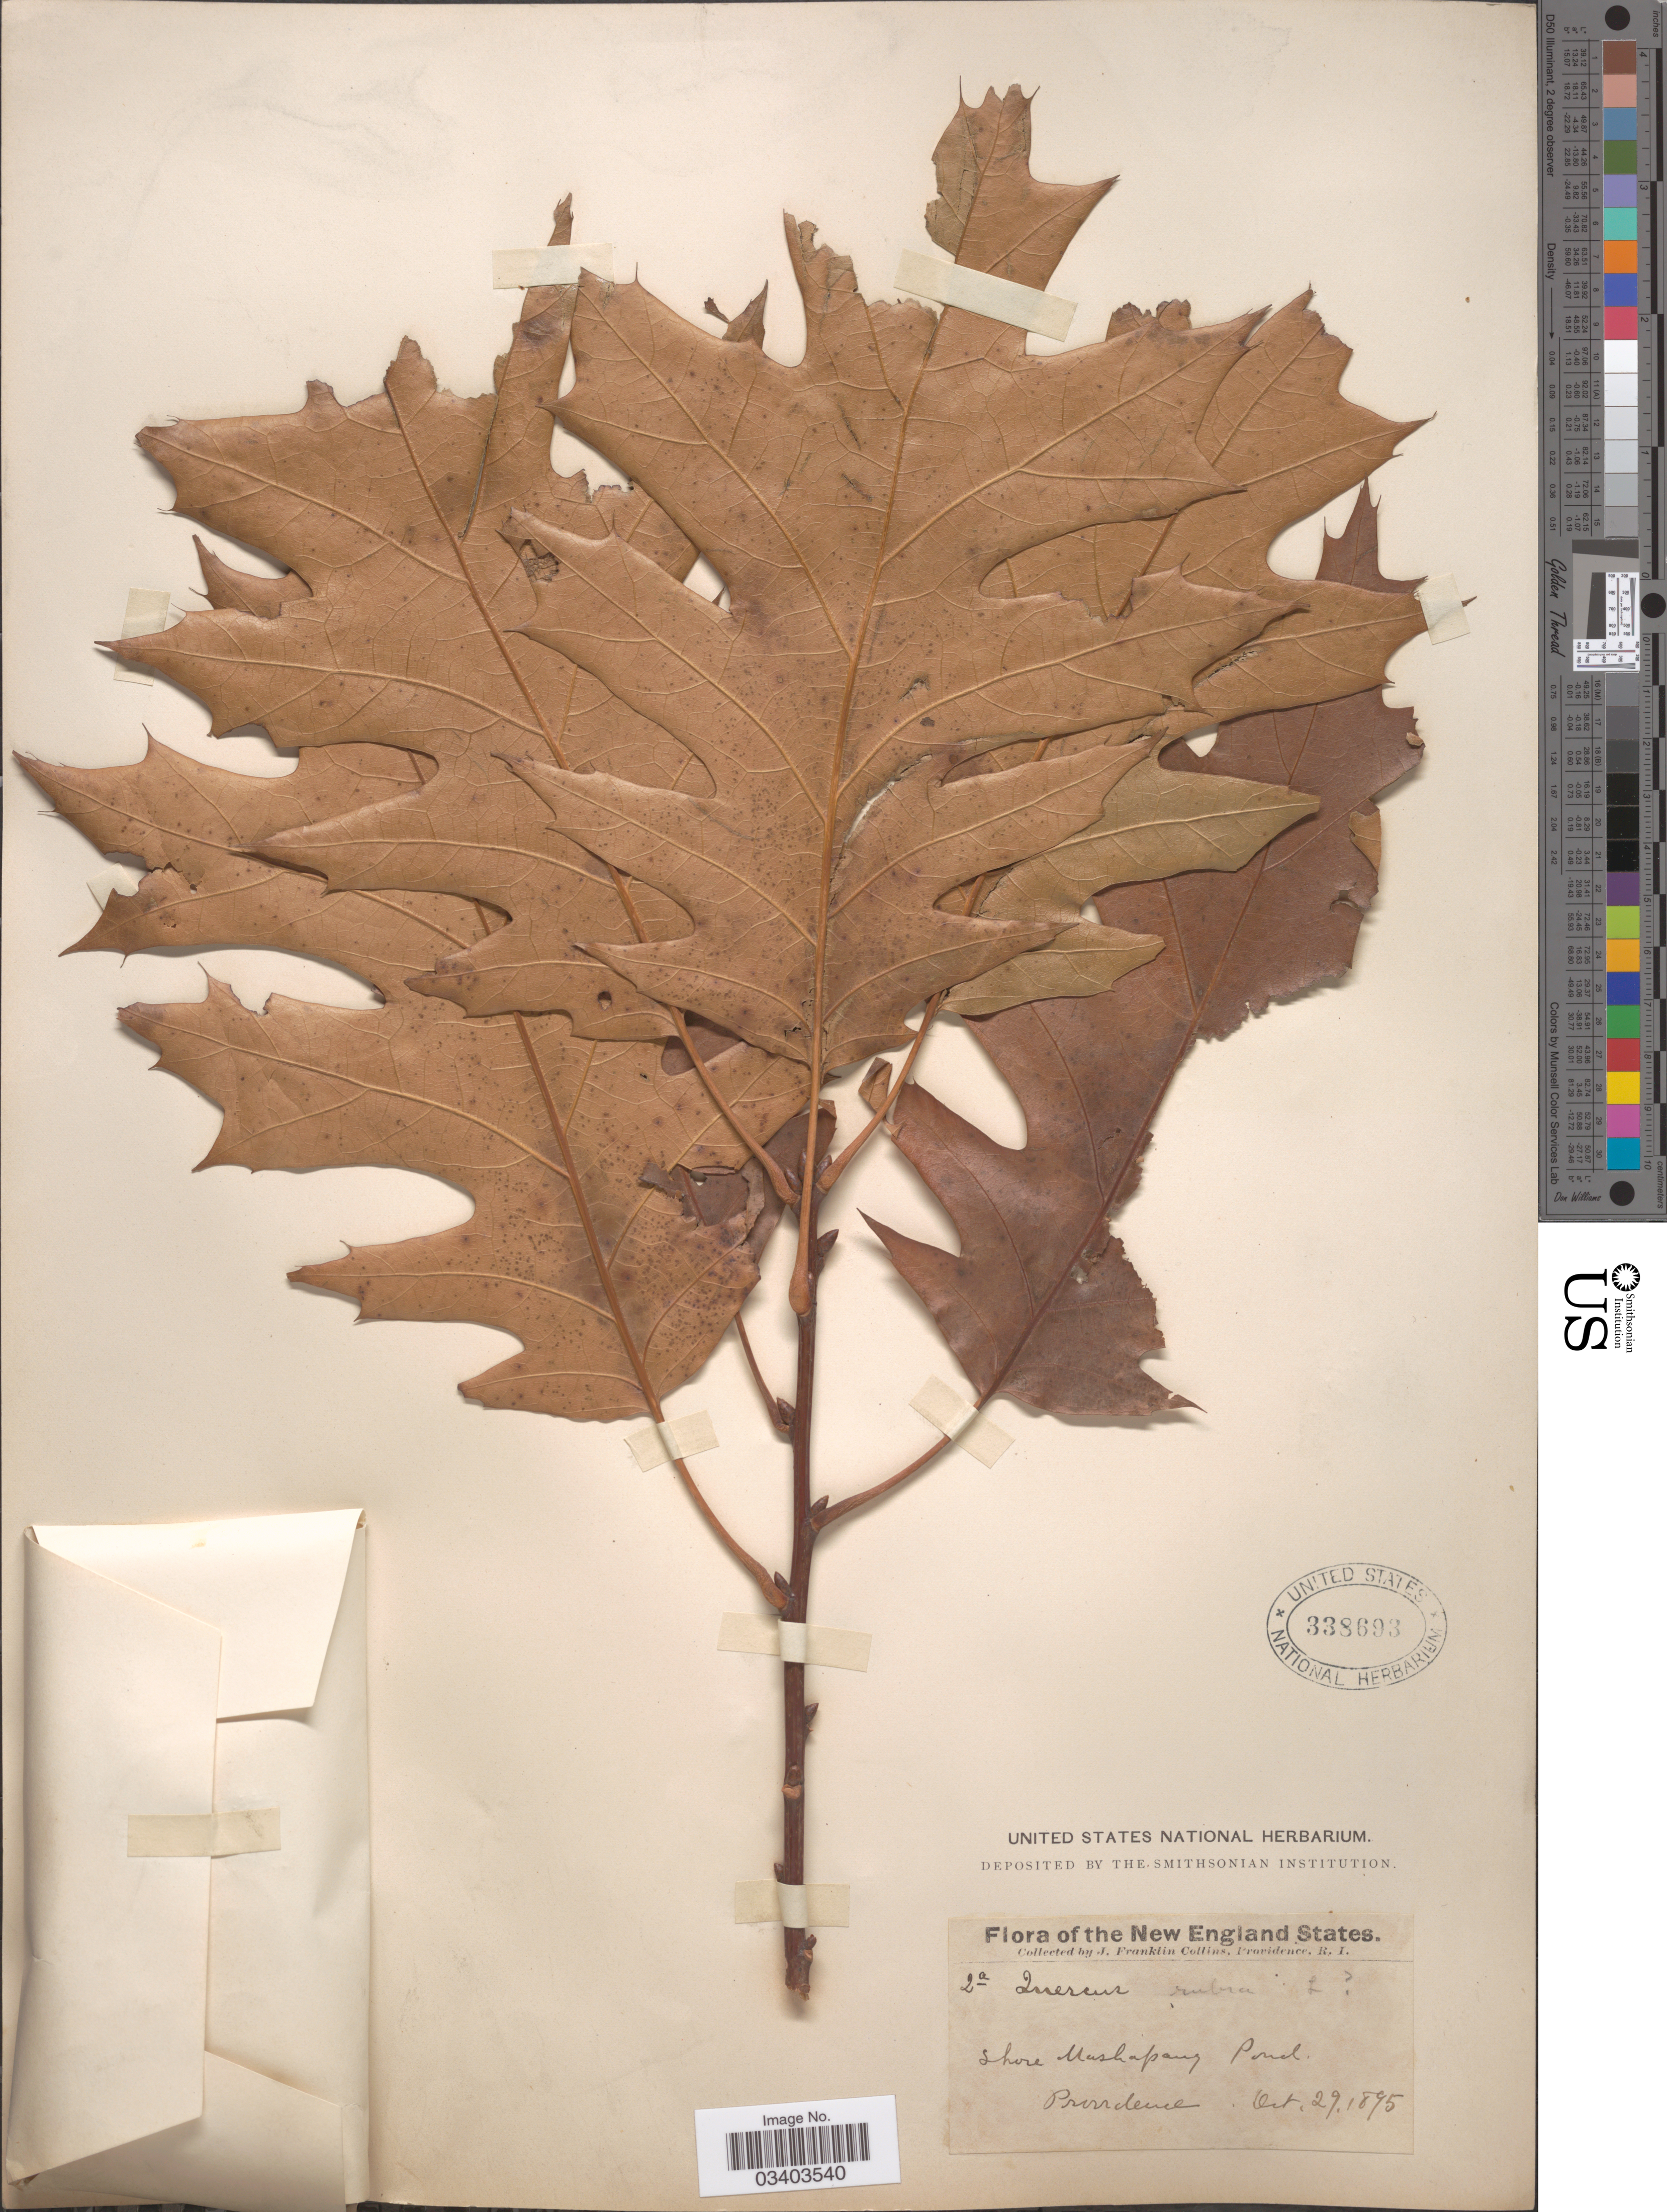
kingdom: Plantae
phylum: Tracheophyta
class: Magnoliopsida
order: Fagales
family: Fagaceae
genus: Quercus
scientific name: Quercus borealis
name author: F. Michx.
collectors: J. Collins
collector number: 2a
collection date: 1895-10-29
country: United States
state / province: Rhode Island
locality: The New England States. Shore Mushapang Pond. Providence.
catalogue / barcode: US 338693